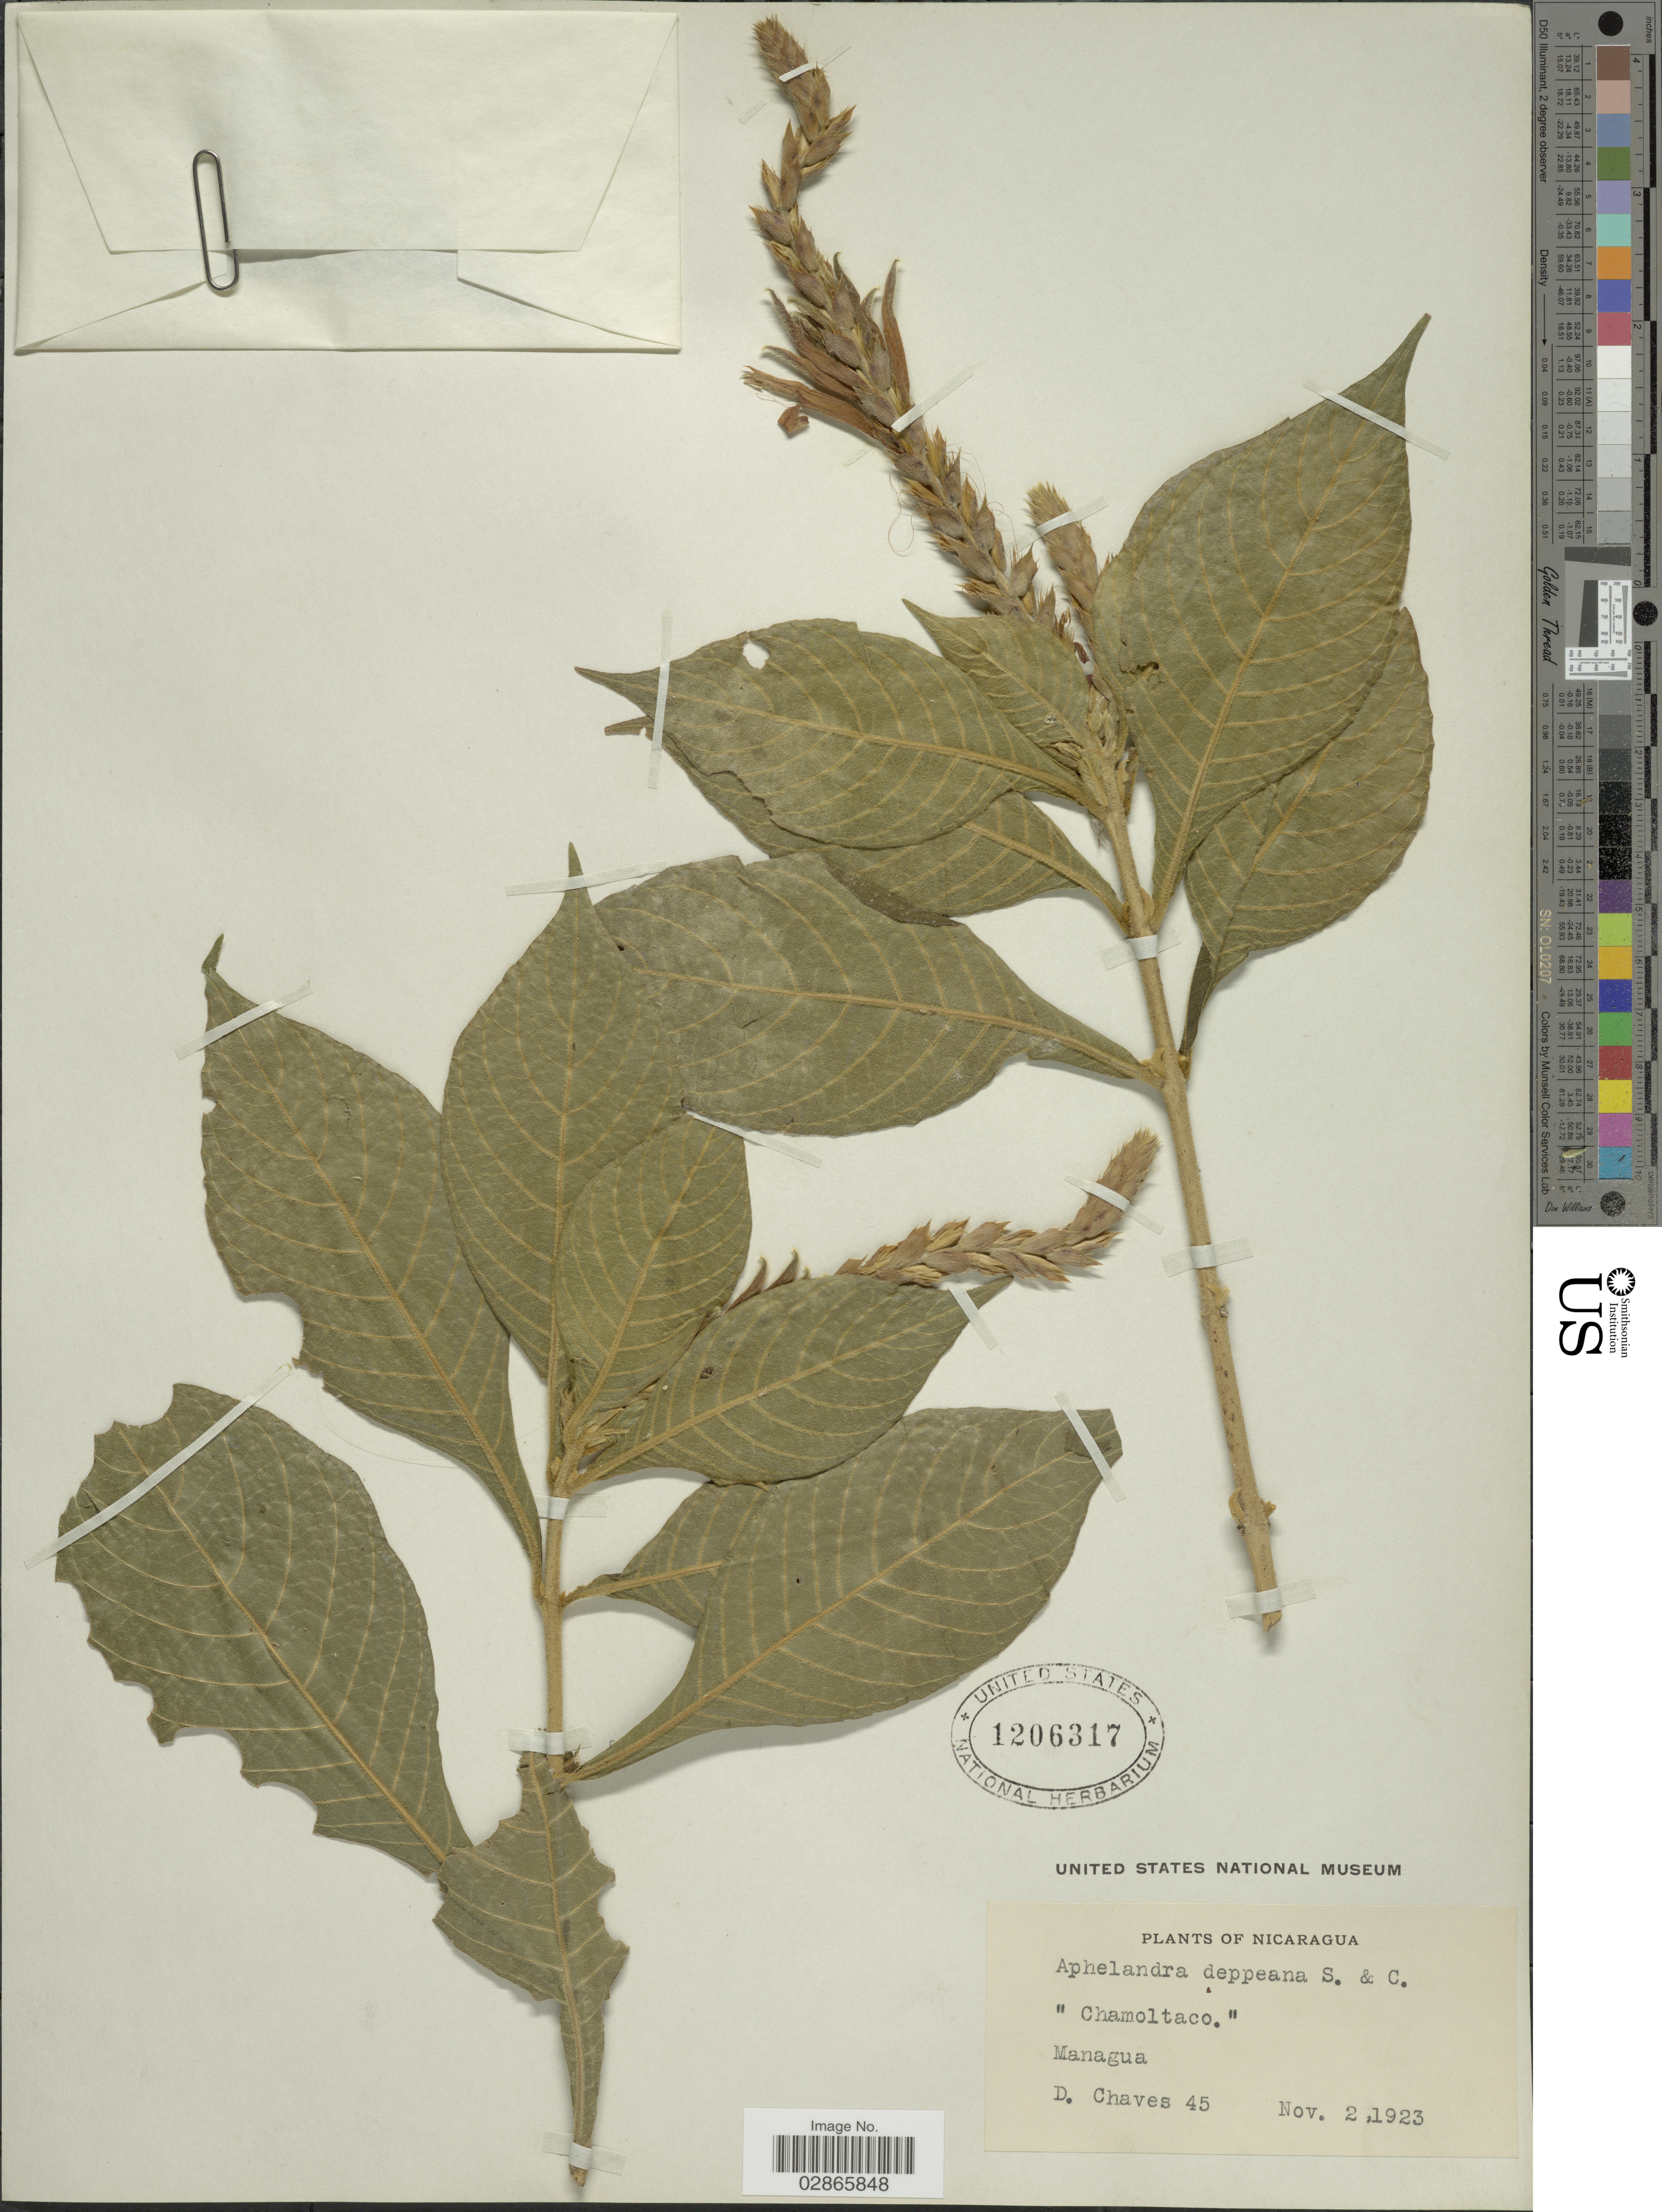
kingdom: Plantae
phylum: Tracheophyta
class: Magnoliopsida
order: Lamiales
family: Acanthaceae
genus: Aphelandra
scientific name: Aphelandra deppeana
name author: Schltdl. & Cham.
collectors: D. Chaves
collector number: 45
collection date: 1923-11-02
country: Nicaragua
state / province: Managua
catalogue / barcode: US 1206317